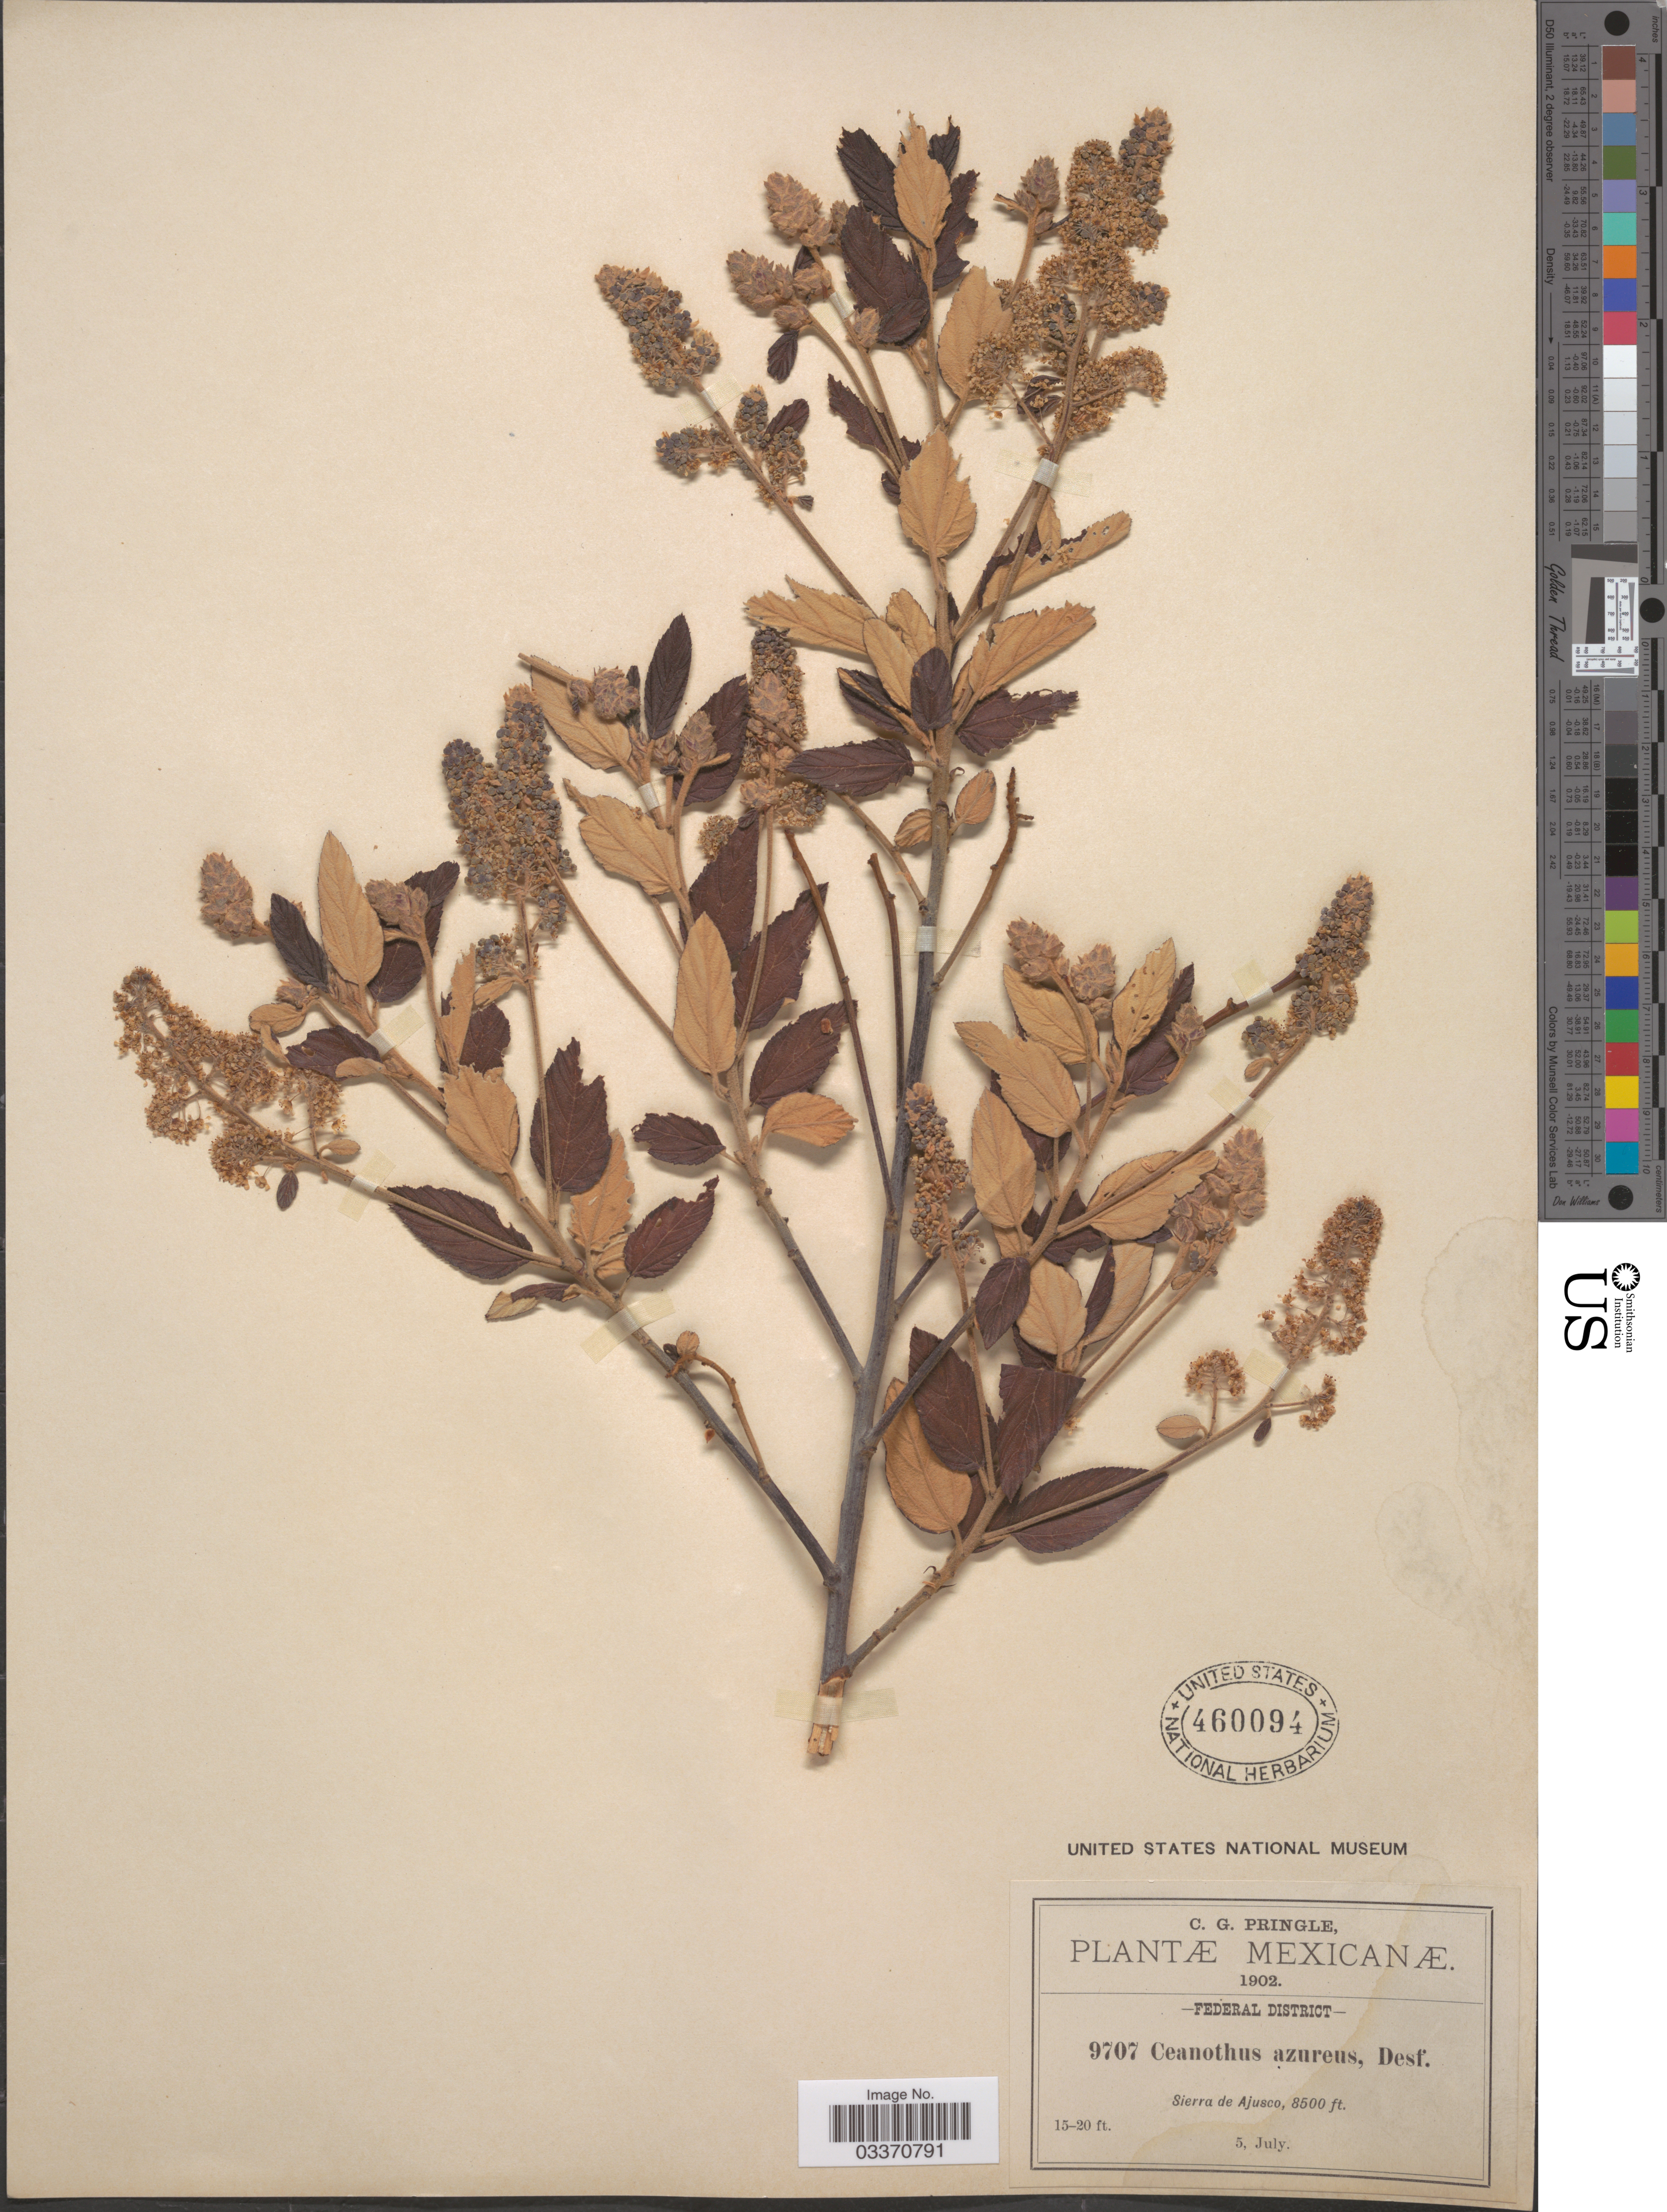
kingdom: Plantae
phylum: Tracheophyta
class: Magnoliopsida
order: Rosales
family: Rhamnaceae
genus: Ceanothus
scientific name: Ceanothus caeruleus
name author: Lag.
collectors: C. G. Pringle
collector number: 9707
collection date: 1902-07-05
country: Mexico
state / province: Distrito Federal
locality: Federal District. Sierra de Ajusco.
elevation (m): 2591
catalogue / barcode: US 460094